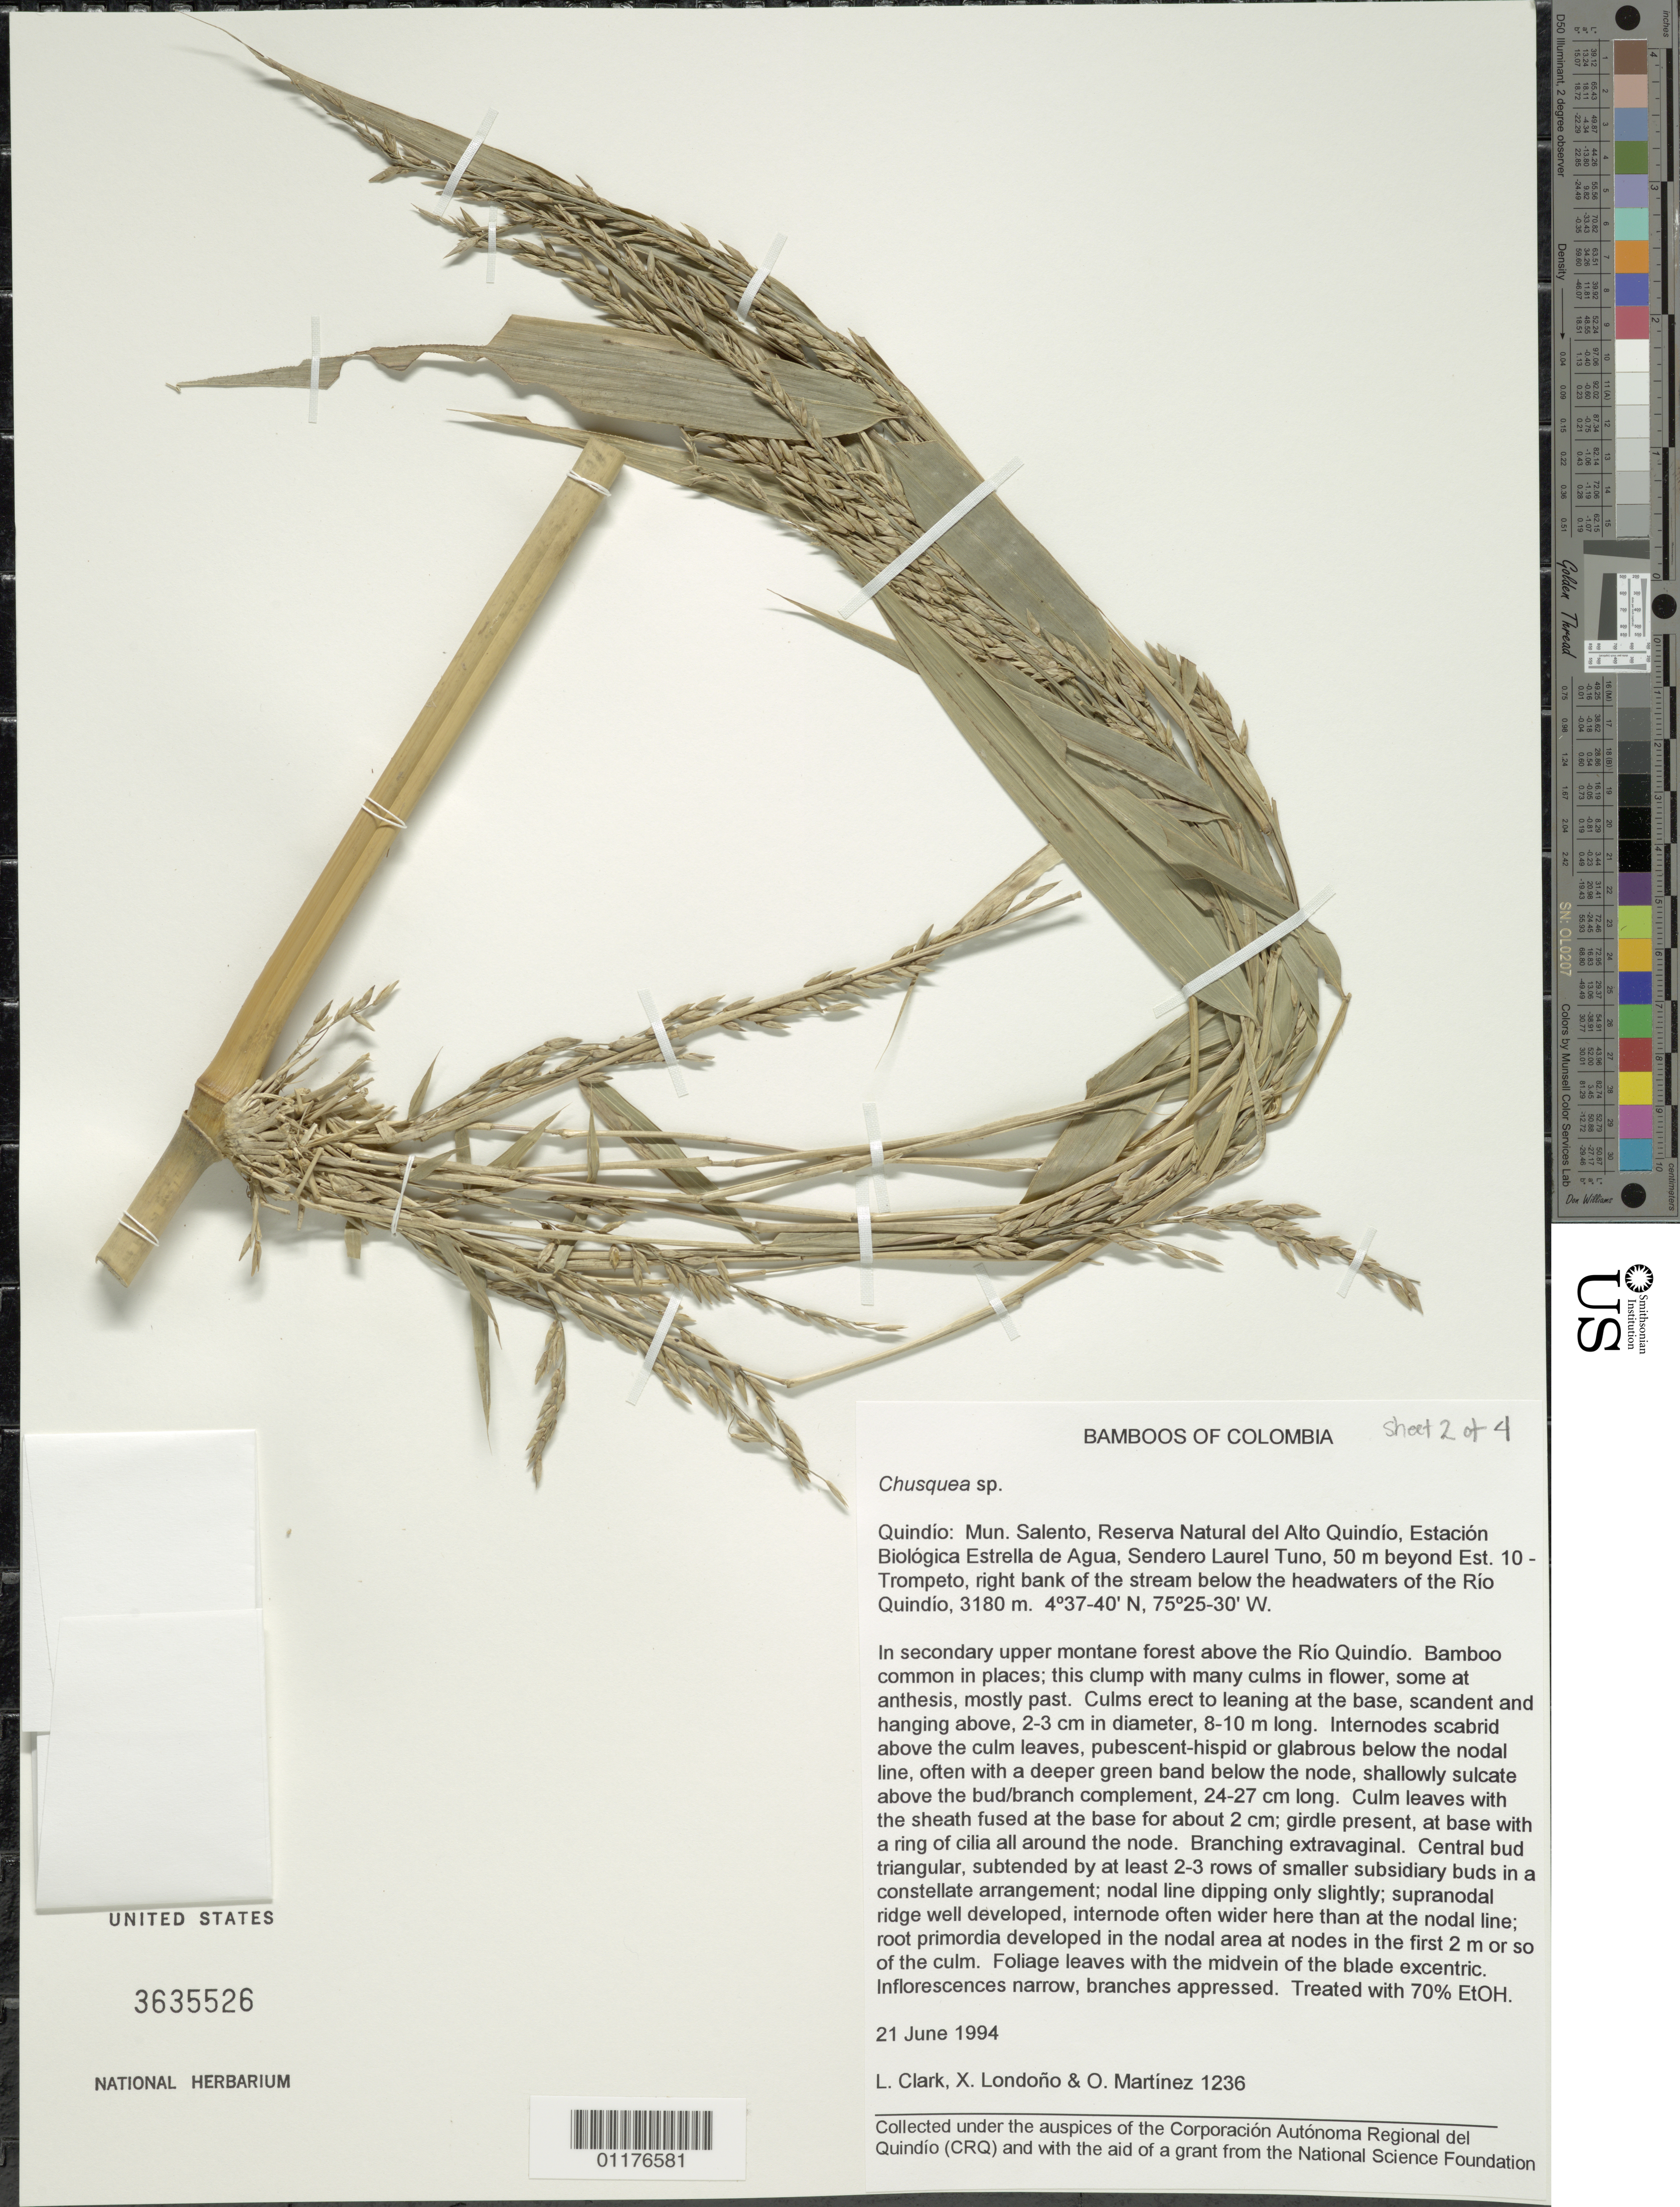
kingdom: Plantae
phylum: Tracheophyta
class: Liliopsida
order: Poales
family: Poaceae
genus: Chusquea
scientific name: Chusquea sp.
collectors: L. G. Clark, X. Londoño & O. Martínez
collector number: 1236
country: Colombia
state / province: Quindío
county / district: Salento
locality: Reserva Natural de Alto Quindio, Estacion Biologica Estrella de Agua, Sendero Laurel Tuno, beyond Trompeto, right bank of the stream below the headwaters of the Rio Quindio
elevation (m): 3180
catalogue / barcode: US 3635526